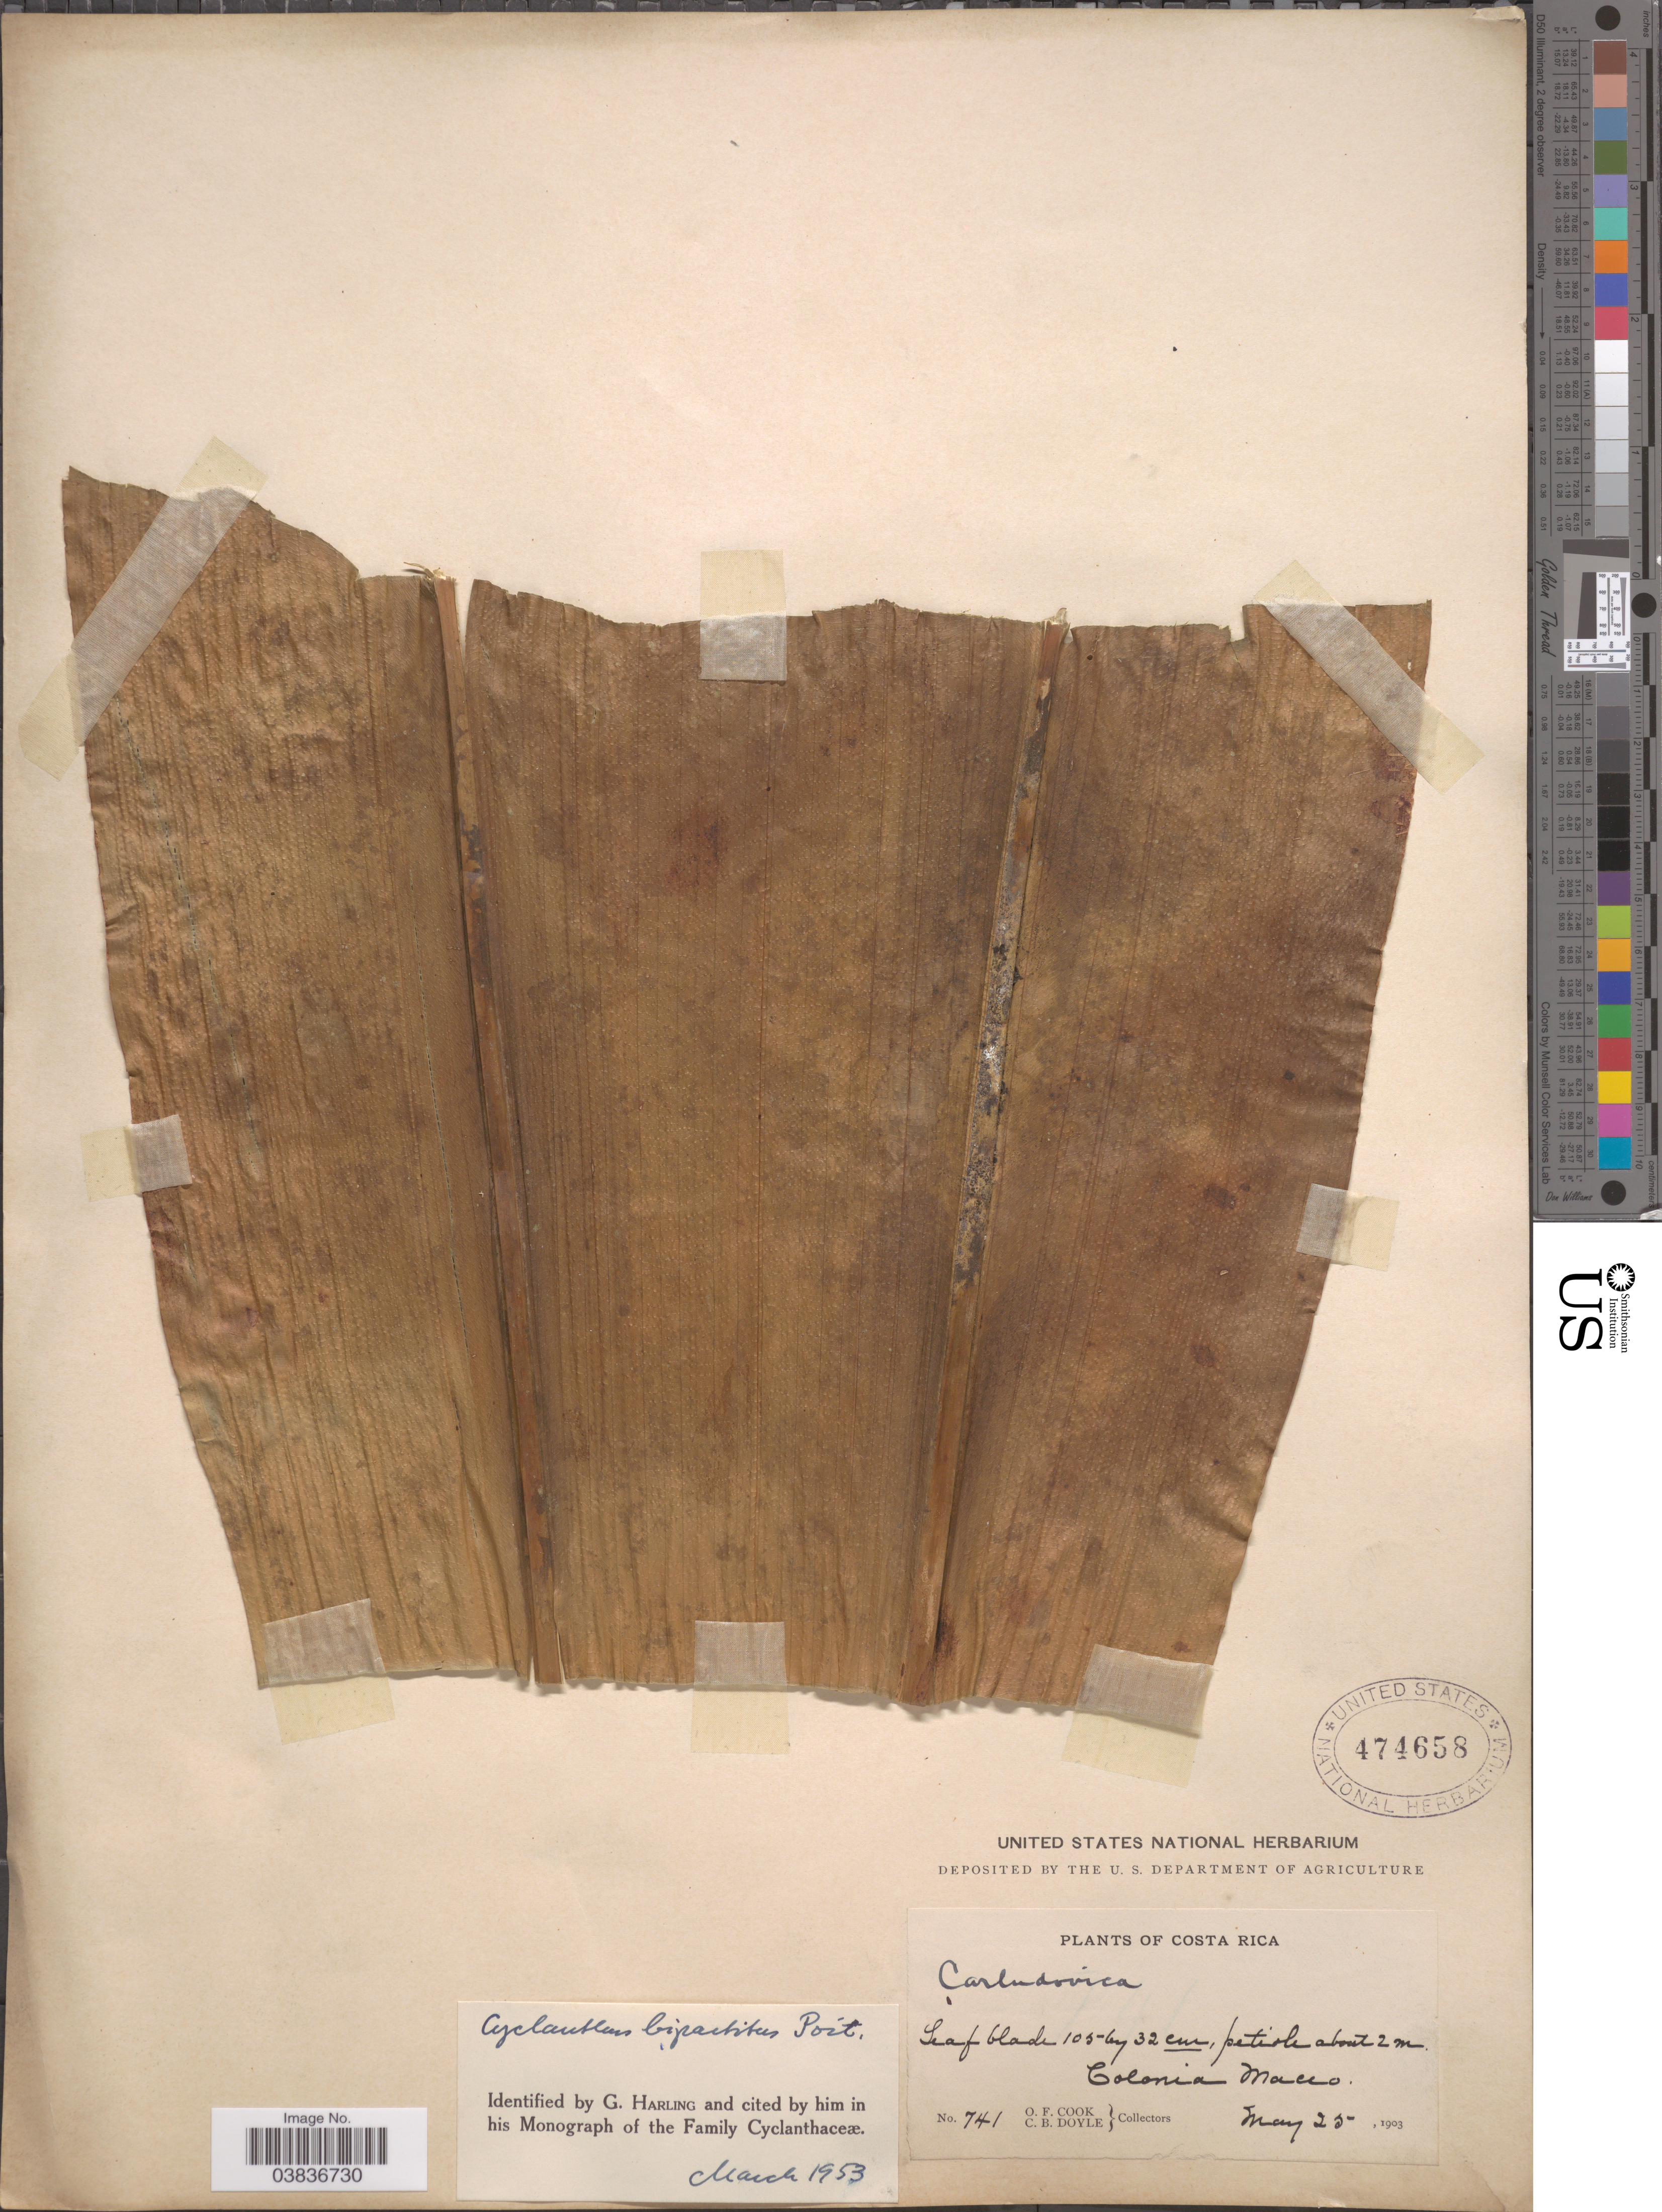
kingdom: Plantae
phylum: Tracheophyta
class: Liliopsida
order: Pandanales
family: Cyclanthaceae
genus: Cyclanthus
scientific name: Cyclanthus bipartitus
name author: Poit. ex A. Rich.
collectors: O. F. Cook & C. Doyle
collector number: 741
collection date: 1903-05-25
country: Costa Rica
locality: Colonia Maceo.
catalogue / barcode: US 474658